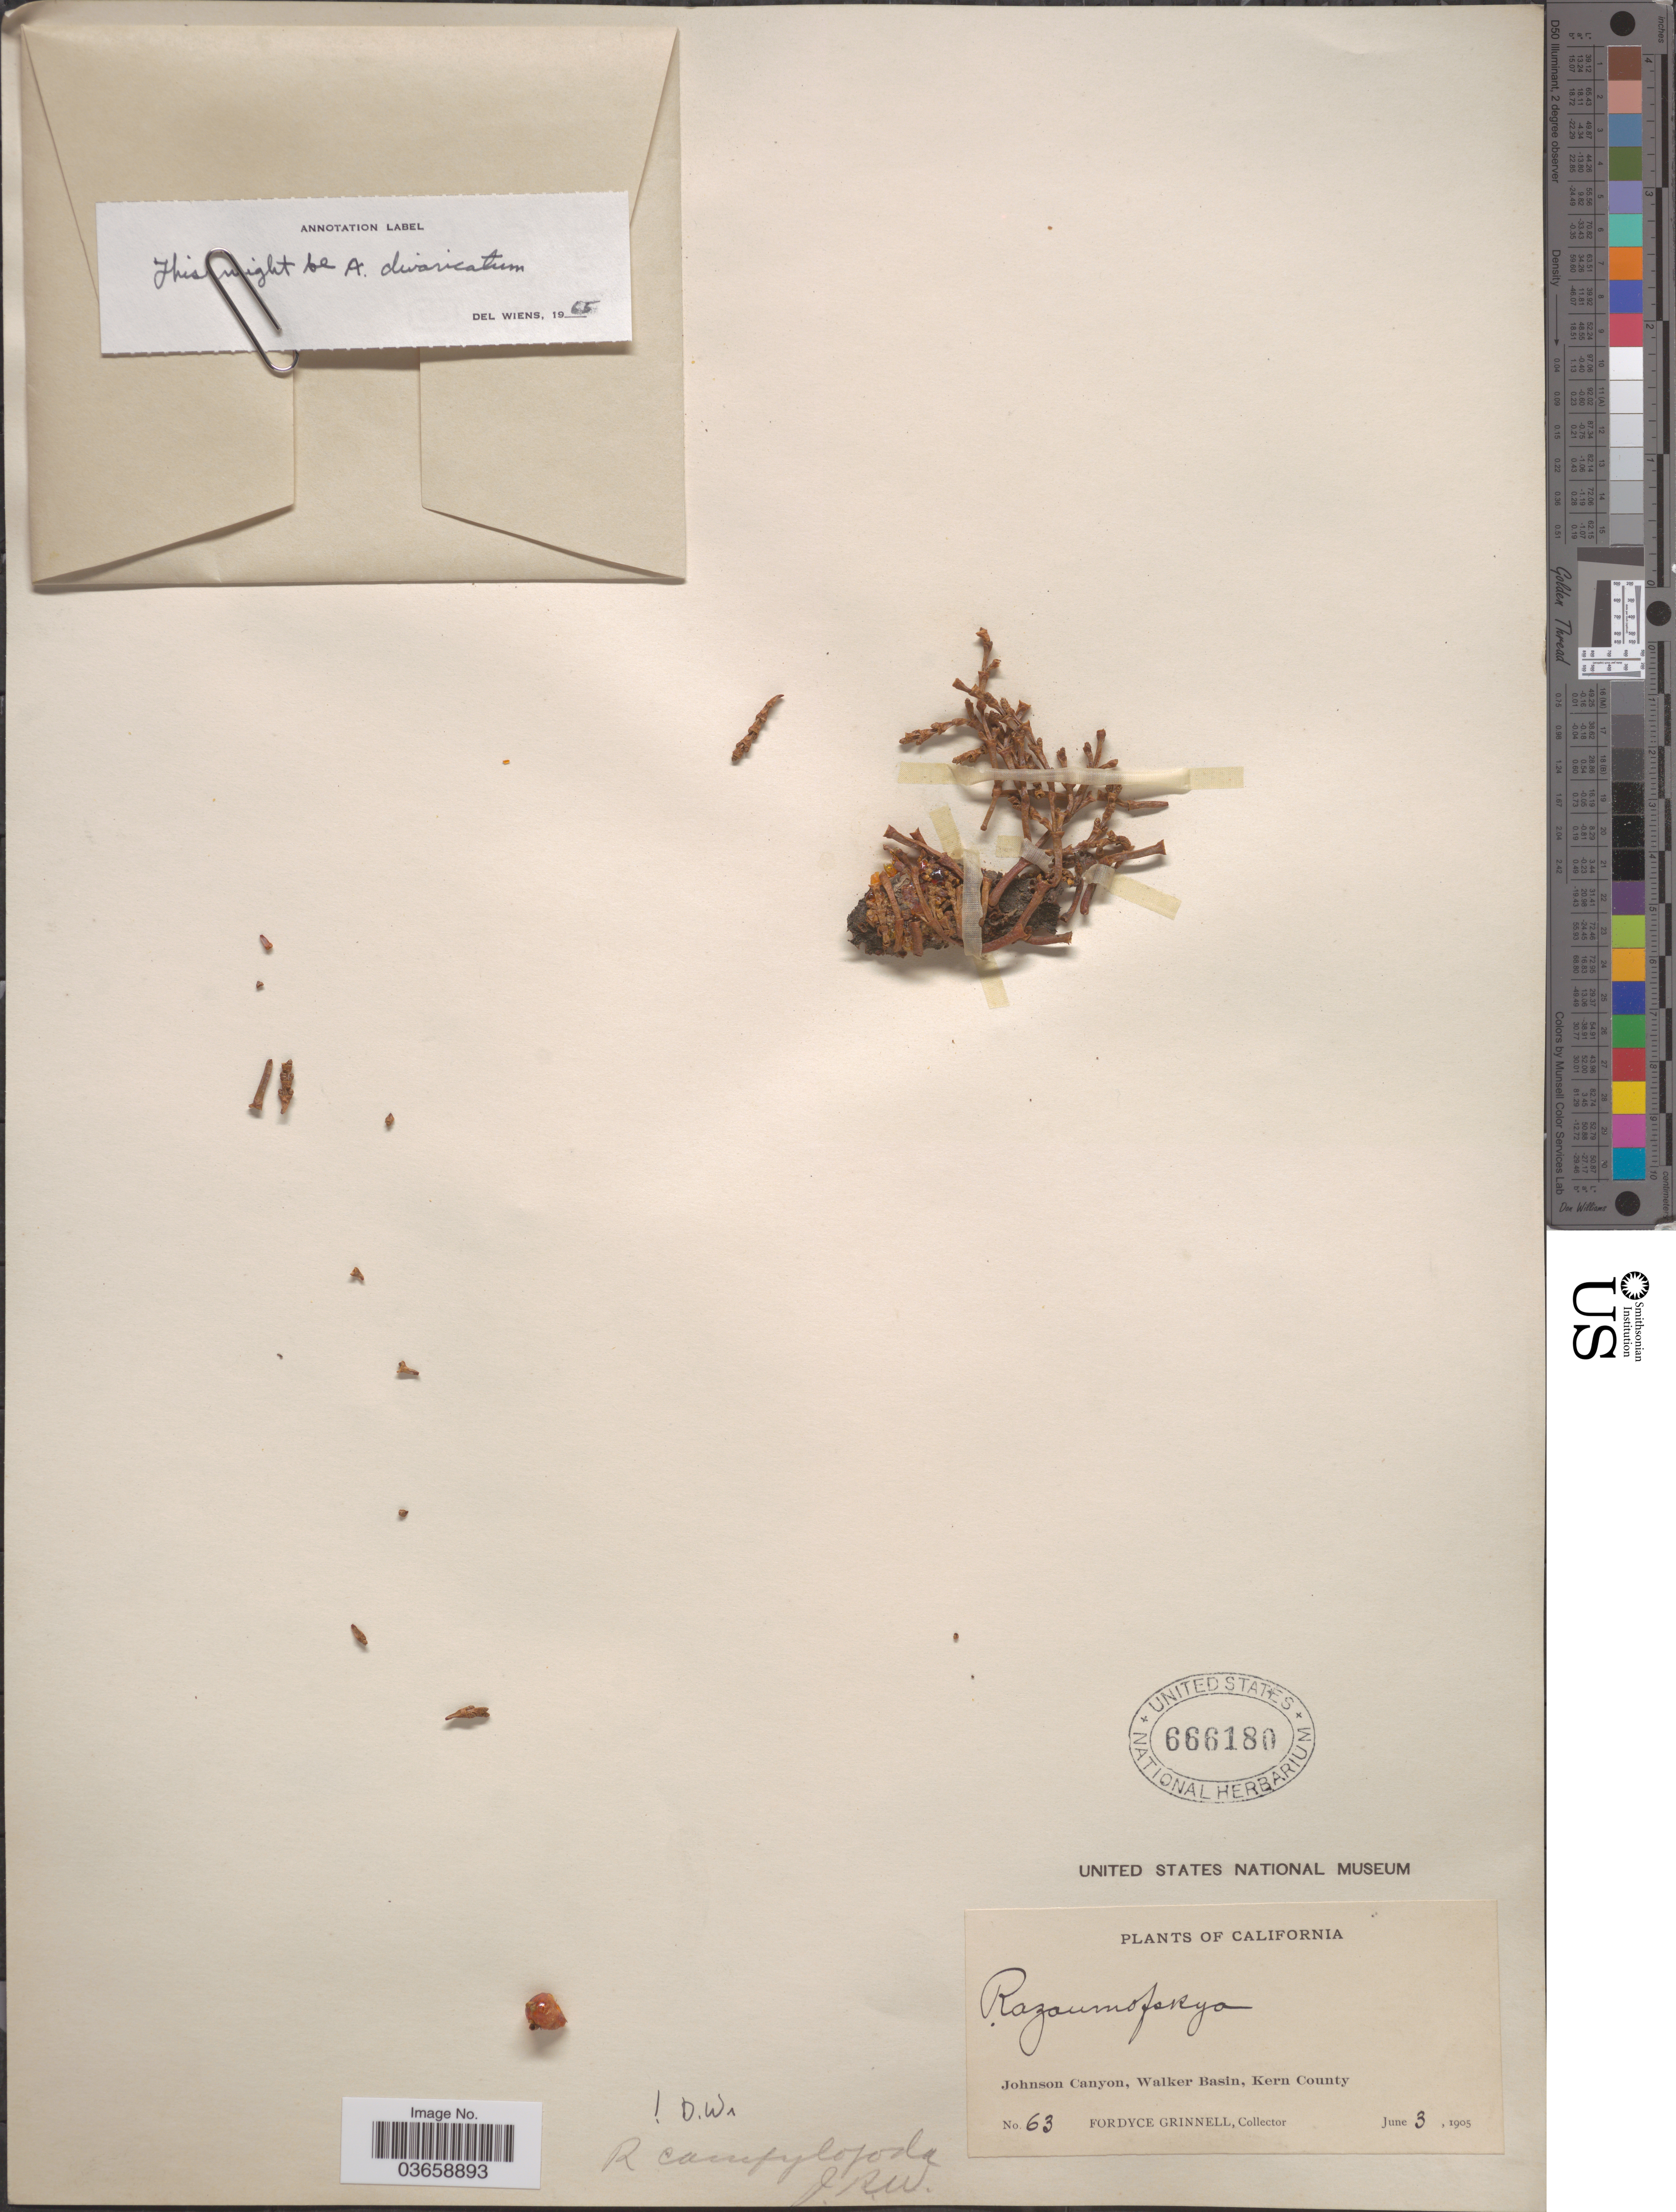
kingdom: Plantae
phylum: Tracheophyta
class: Magnoliopsida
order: Santalales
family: Viscaceae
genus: Arceuthobium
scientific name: Arceuthobium campylopodum f. divaricatum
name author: (Engelm.) L.S. Gill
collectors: F. Grinnell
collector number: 63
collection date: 1905-06-03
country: United States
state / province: California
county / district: Kern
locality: Johnson Canyon, Walker Basin, Kern County.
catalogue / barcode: US 666180